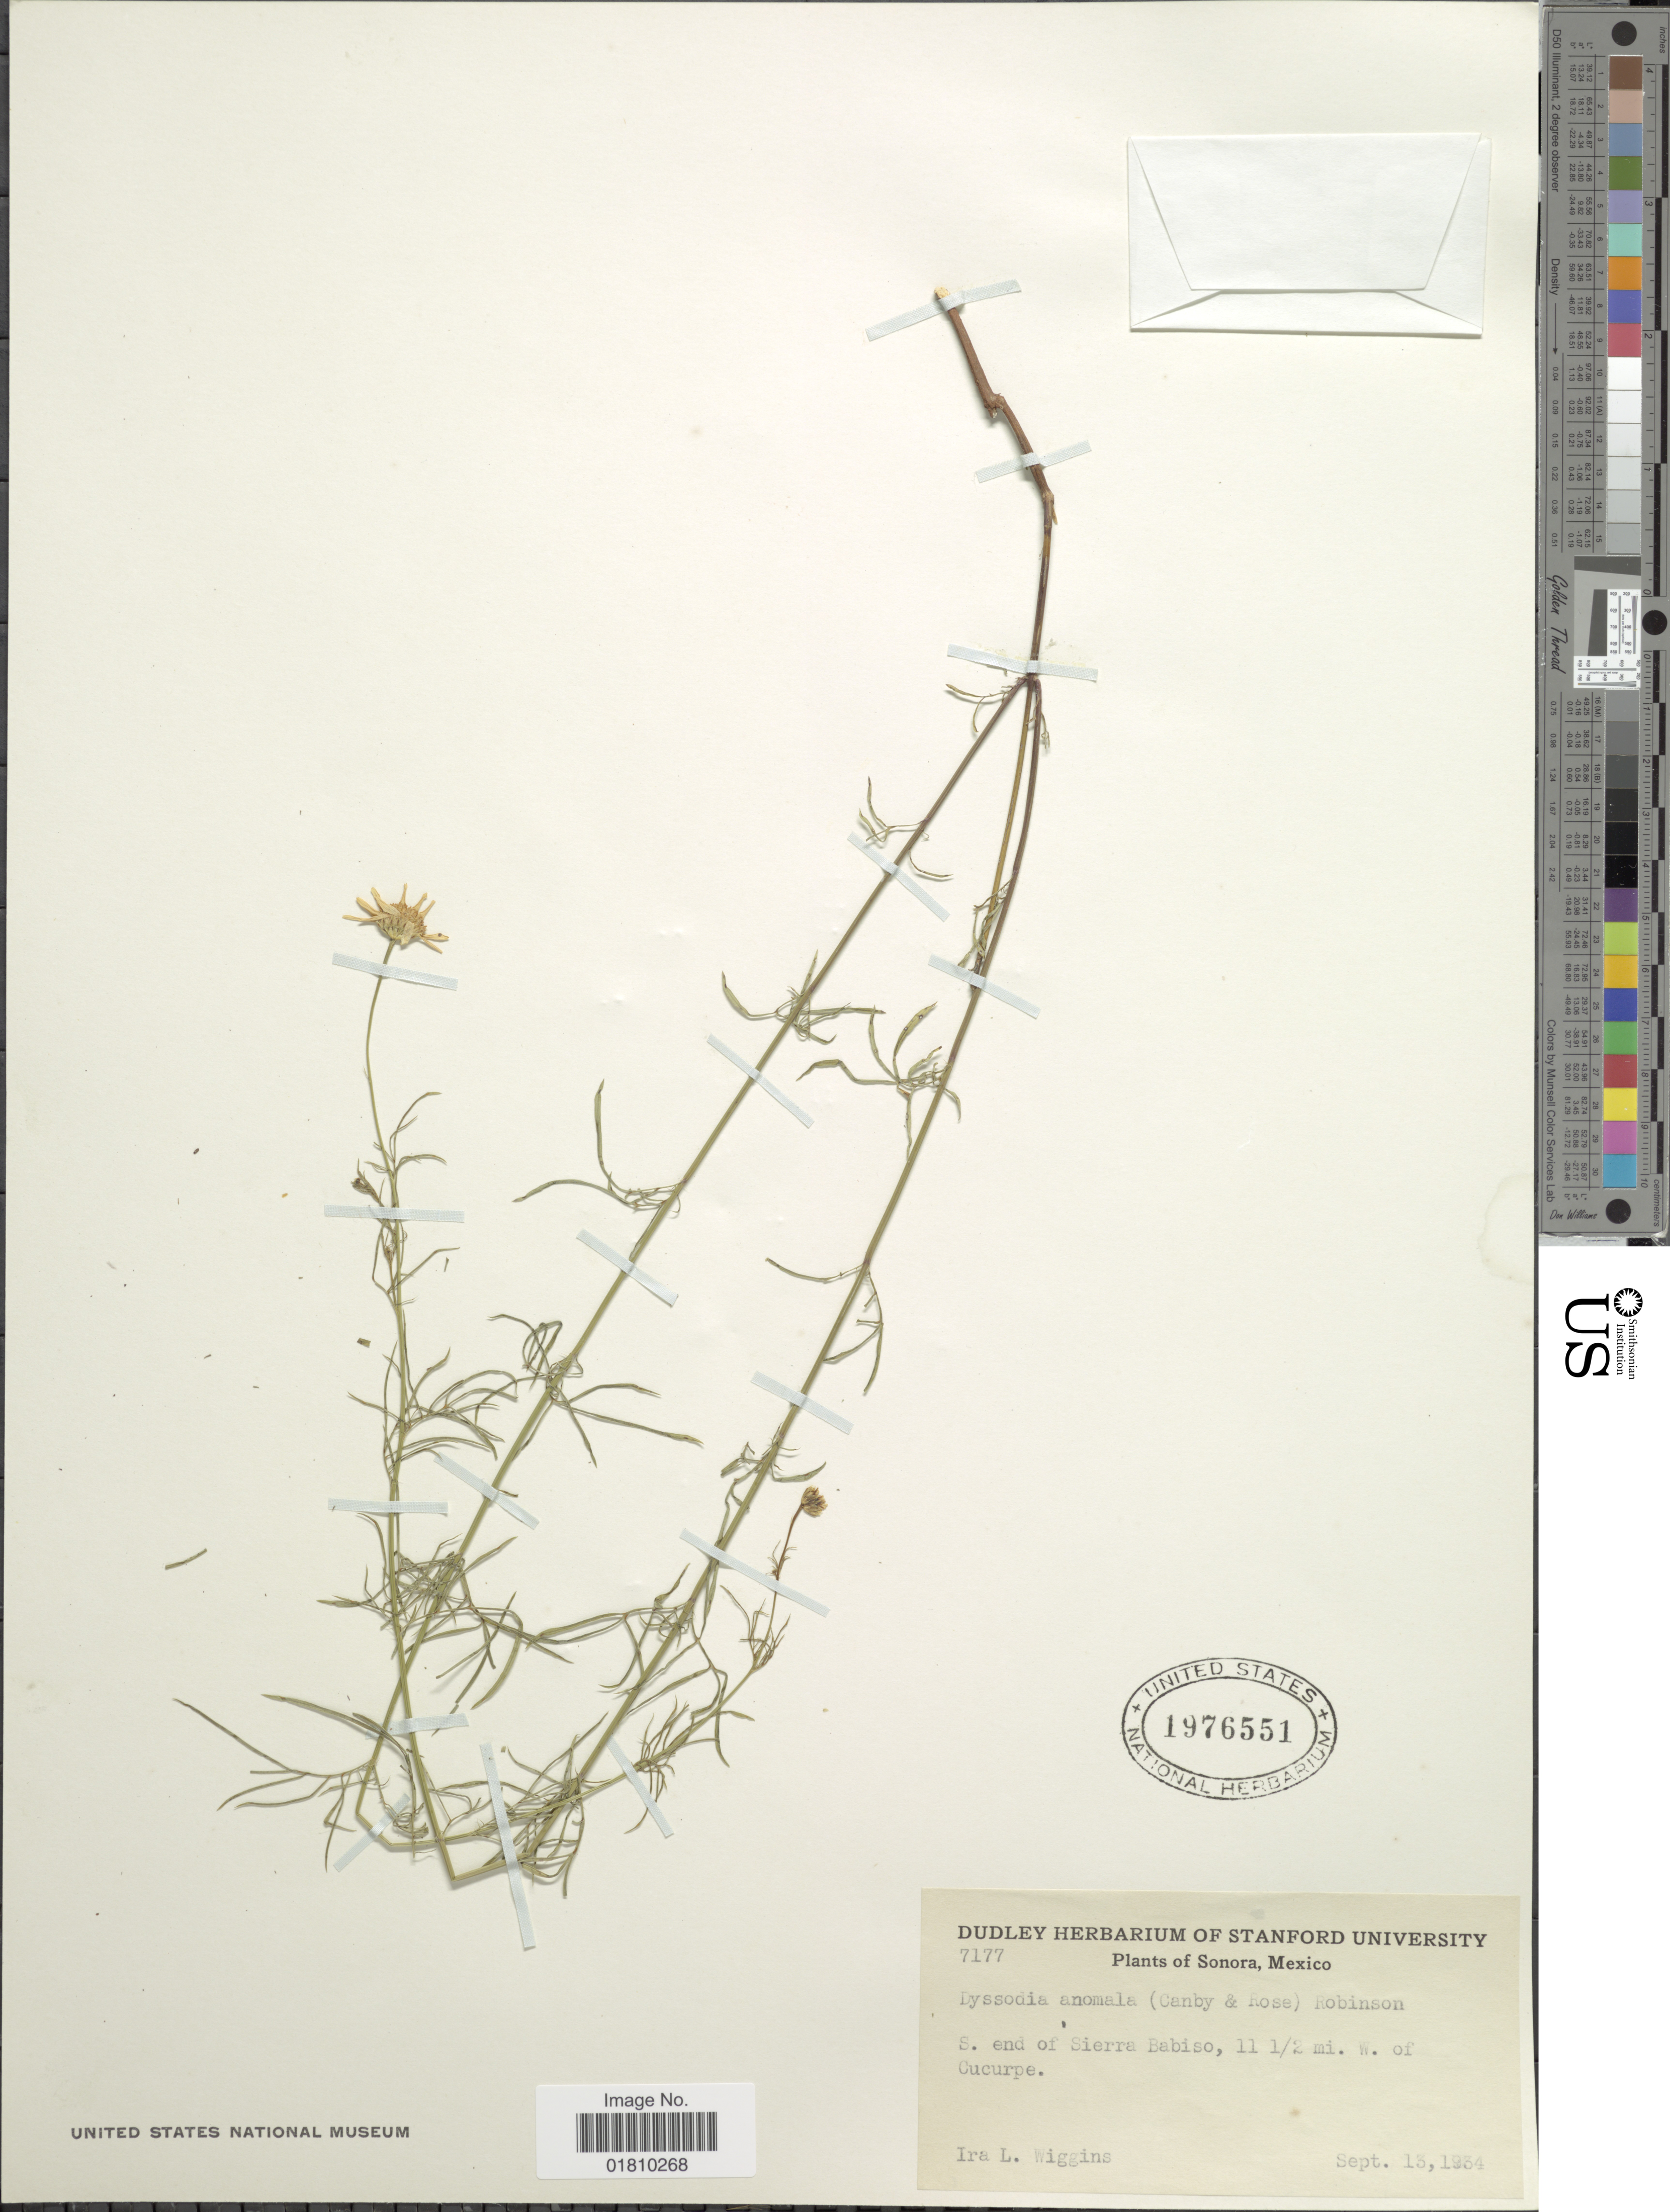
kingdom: Plantae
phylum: Tracheophyta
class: Magnoliopsida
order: Asterales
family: Asteraceae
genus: Adenophyllum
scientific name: Adenophyllum anomalum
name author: (Canby) Strother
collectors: I. L. Wiggins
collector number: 7177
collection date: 1934-09-13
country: Mexico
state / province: Sonora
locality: S. end of Sierra Babiso, 11 1/2 mi. W. of Cucurpe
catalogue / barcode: US 1976551